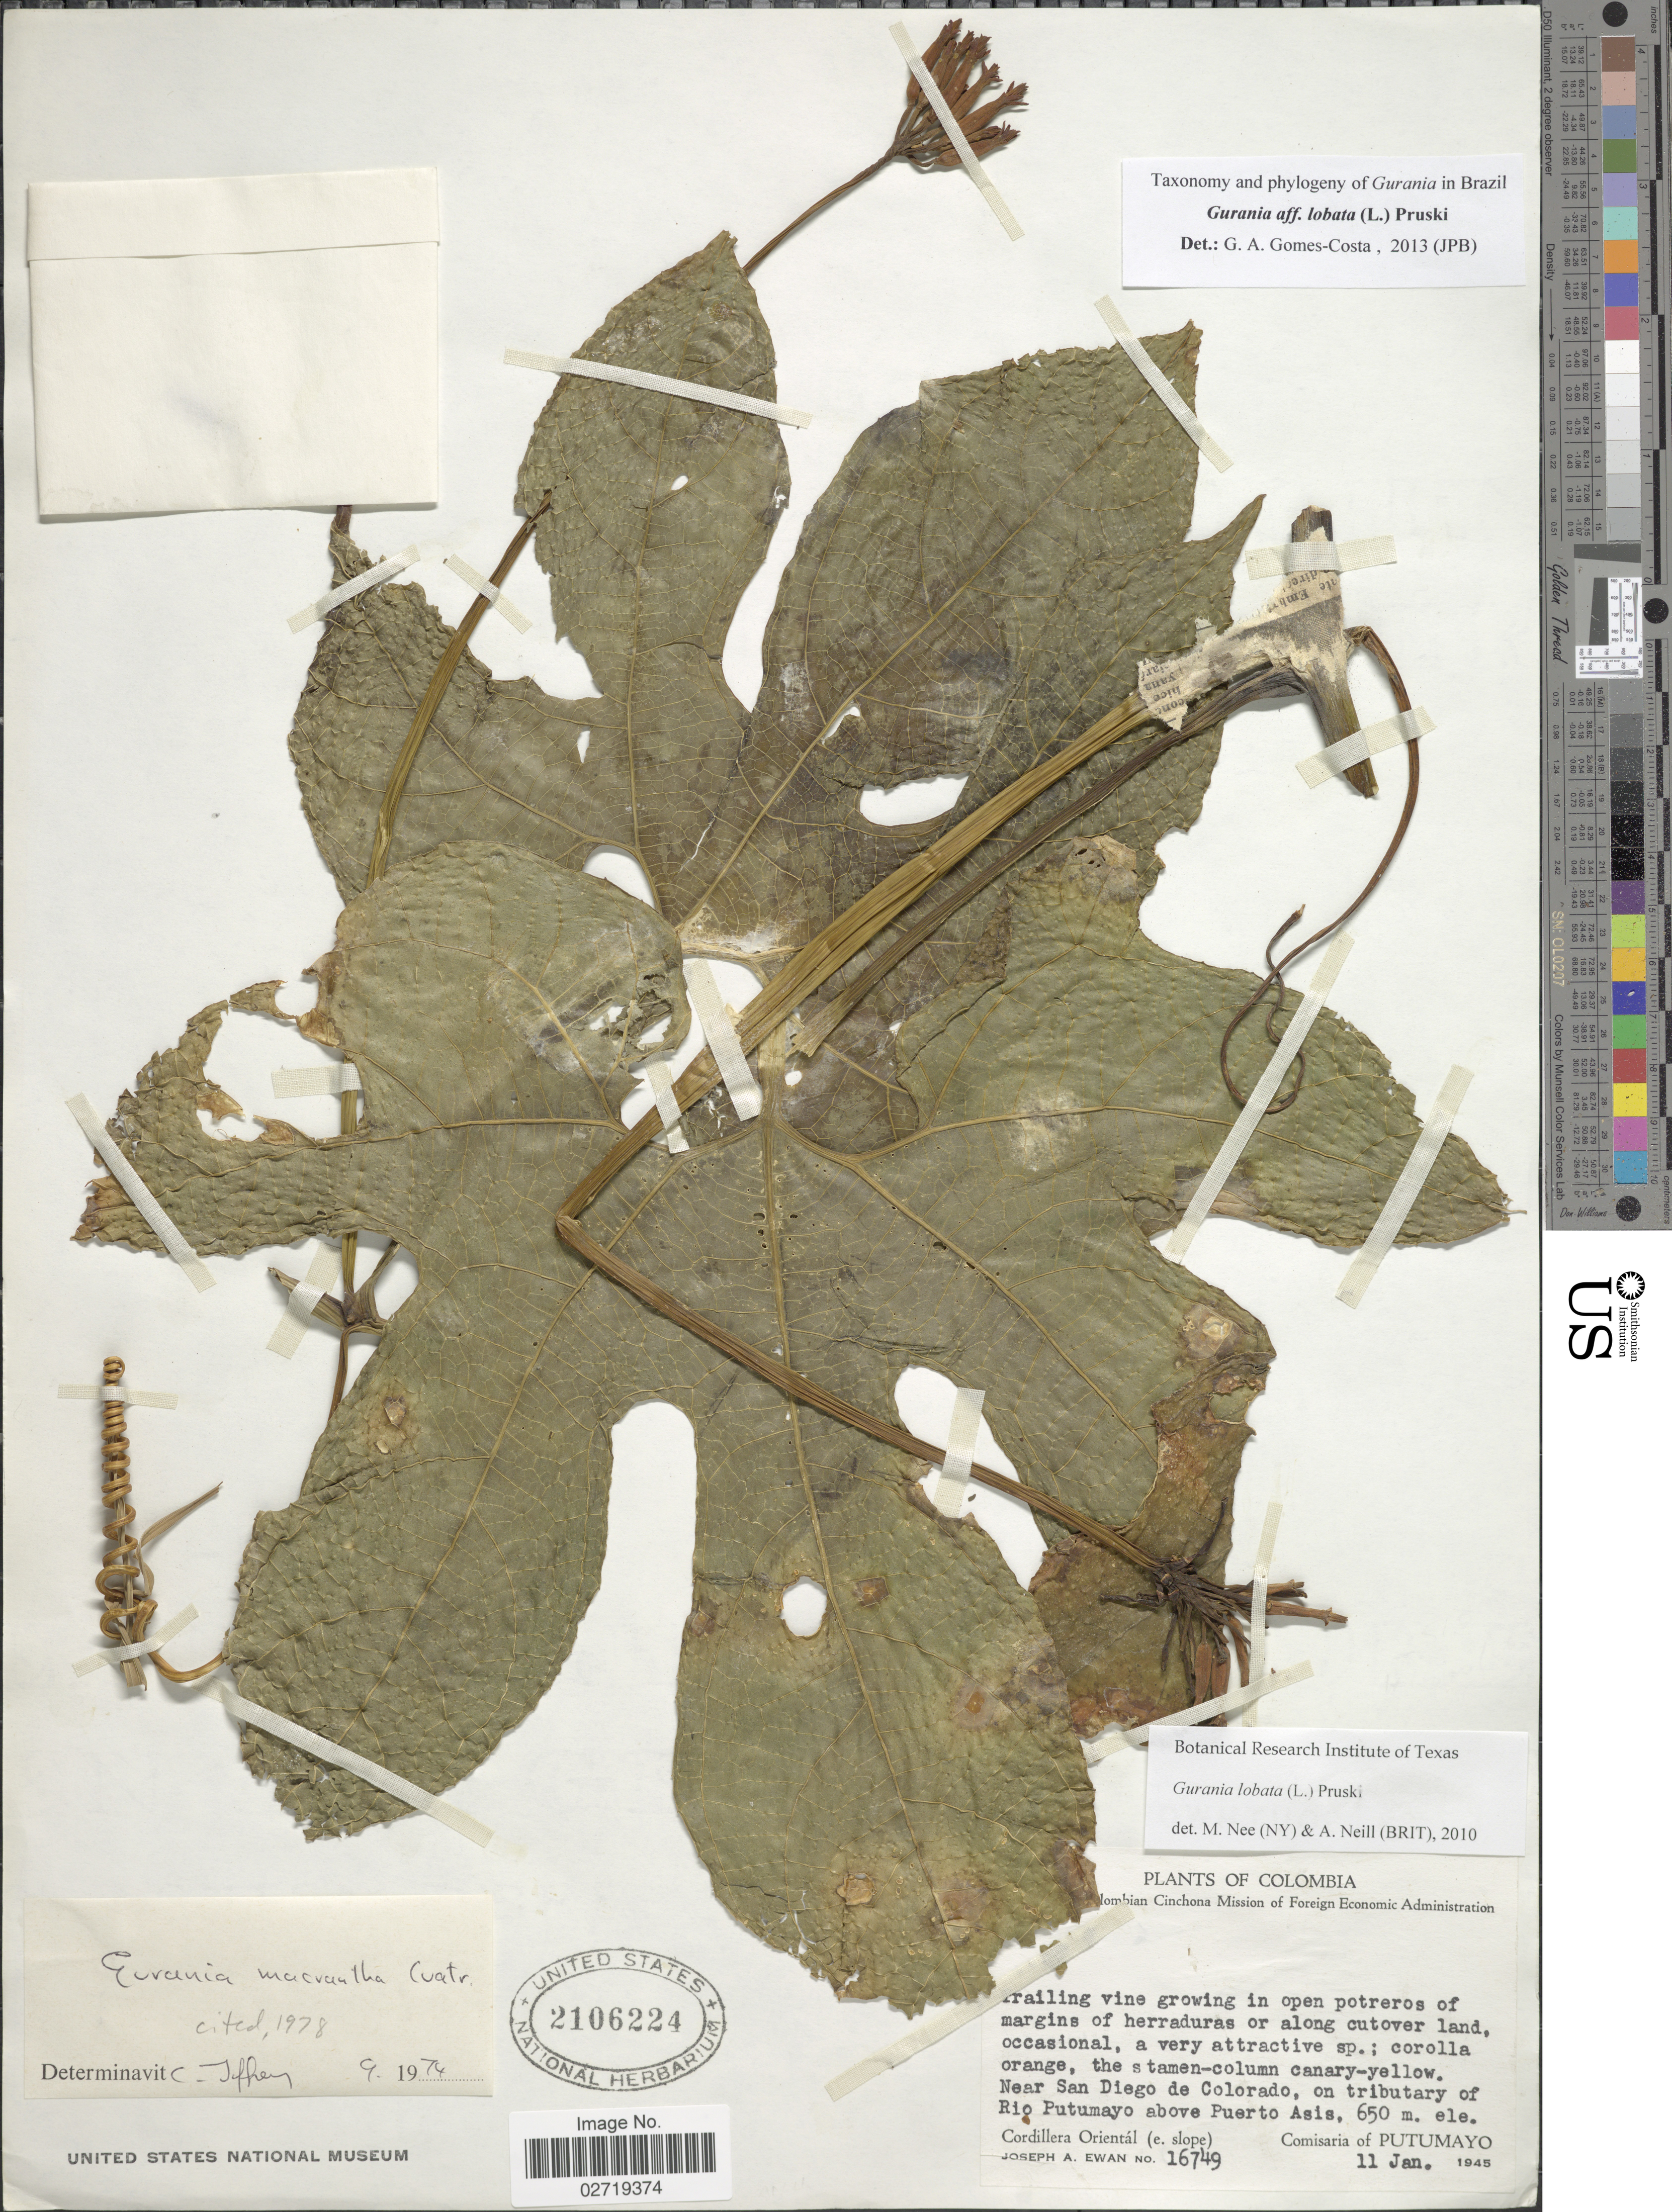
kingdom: Plantae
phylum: Tracheophyta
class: Magnoliopsida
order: Cucurbitales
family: Cucurbitaceae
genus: Gurania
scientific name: Gurania lobata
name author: (L.) Pruski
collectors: J. A. Ewan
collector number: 16749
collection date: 1945-01-11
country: Colombia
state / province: Putumayo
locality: Near San Diego de Colorado, on tributary of Rio Putumayo above Puerto Asis, Cordillera Orientál (e.slope) Comisaria of Putumayo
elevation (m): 650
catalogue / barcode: US 2106224